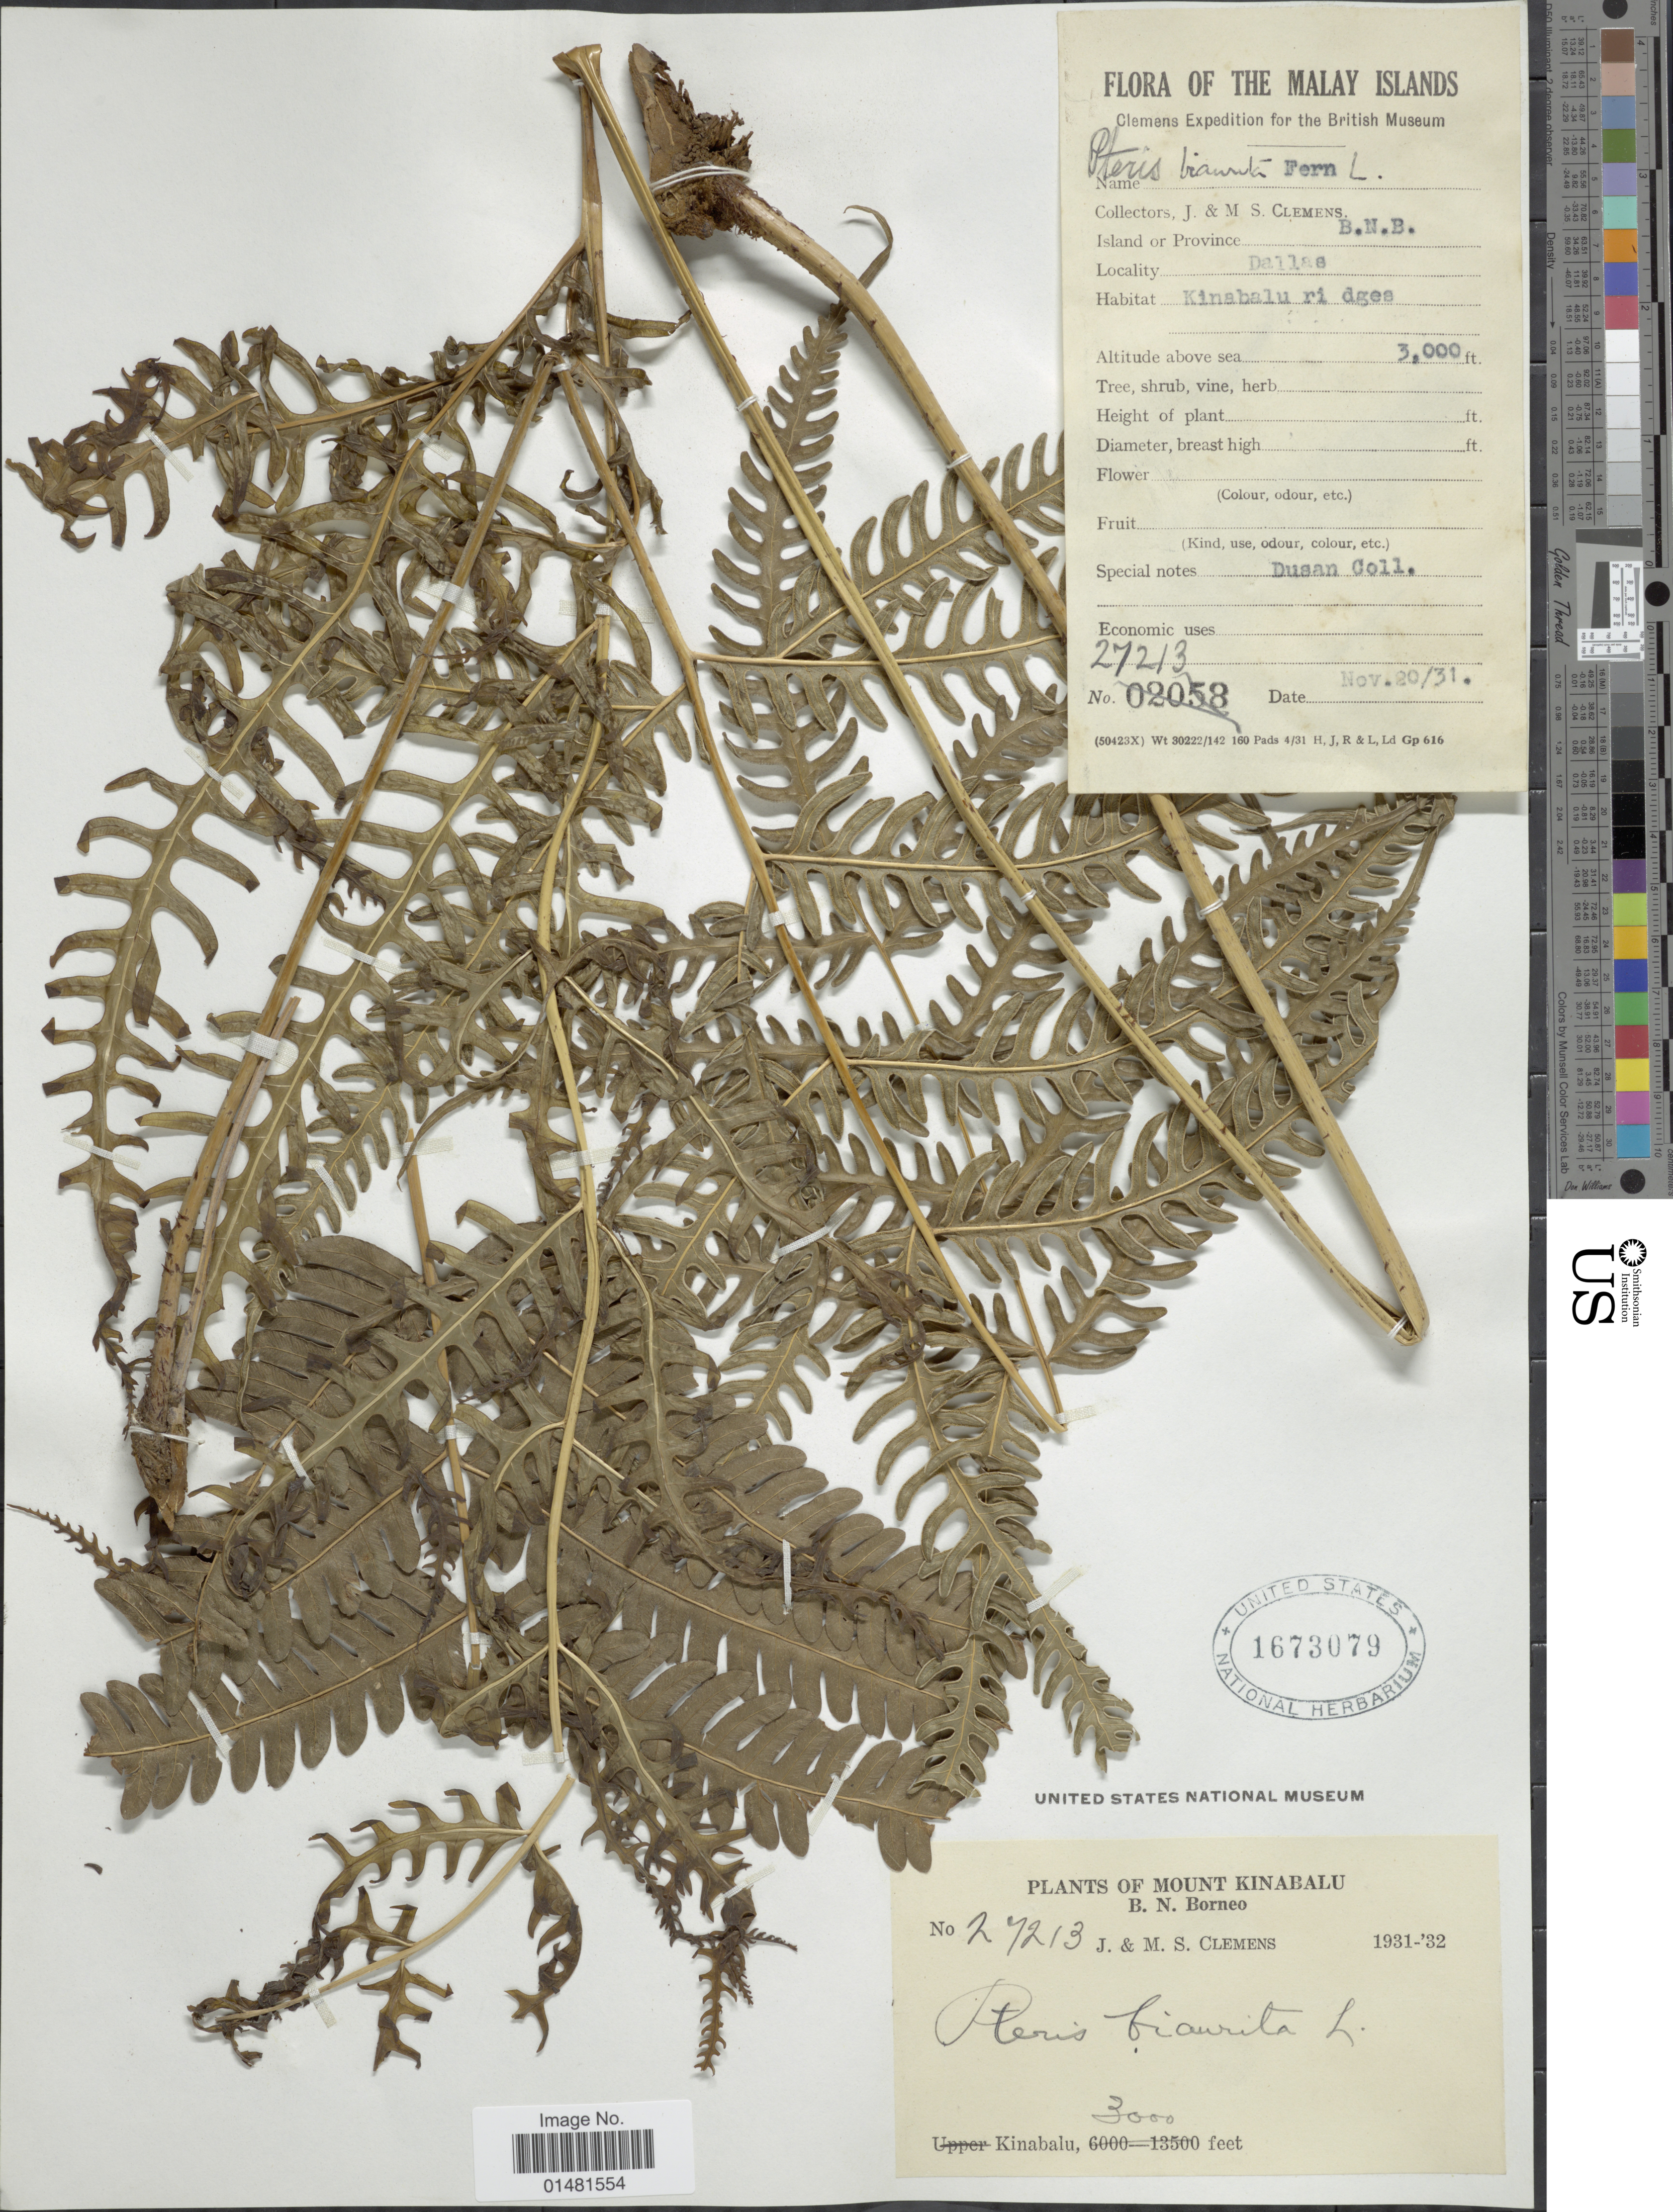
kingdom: Plantae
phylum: Tracheophyta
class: Polypodiopsida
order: Polypodiales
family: Pteridaceae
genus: Pteris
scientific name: Pteris biaurita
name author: L.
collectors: J. Clemens & M. S. Clemens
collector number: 27213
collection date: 1931-11-20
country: Malaysia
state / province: Sabah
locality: Mount Kinabalu, B. N. Borneo, Kinabalu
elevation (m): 914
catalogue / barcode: US 1673079